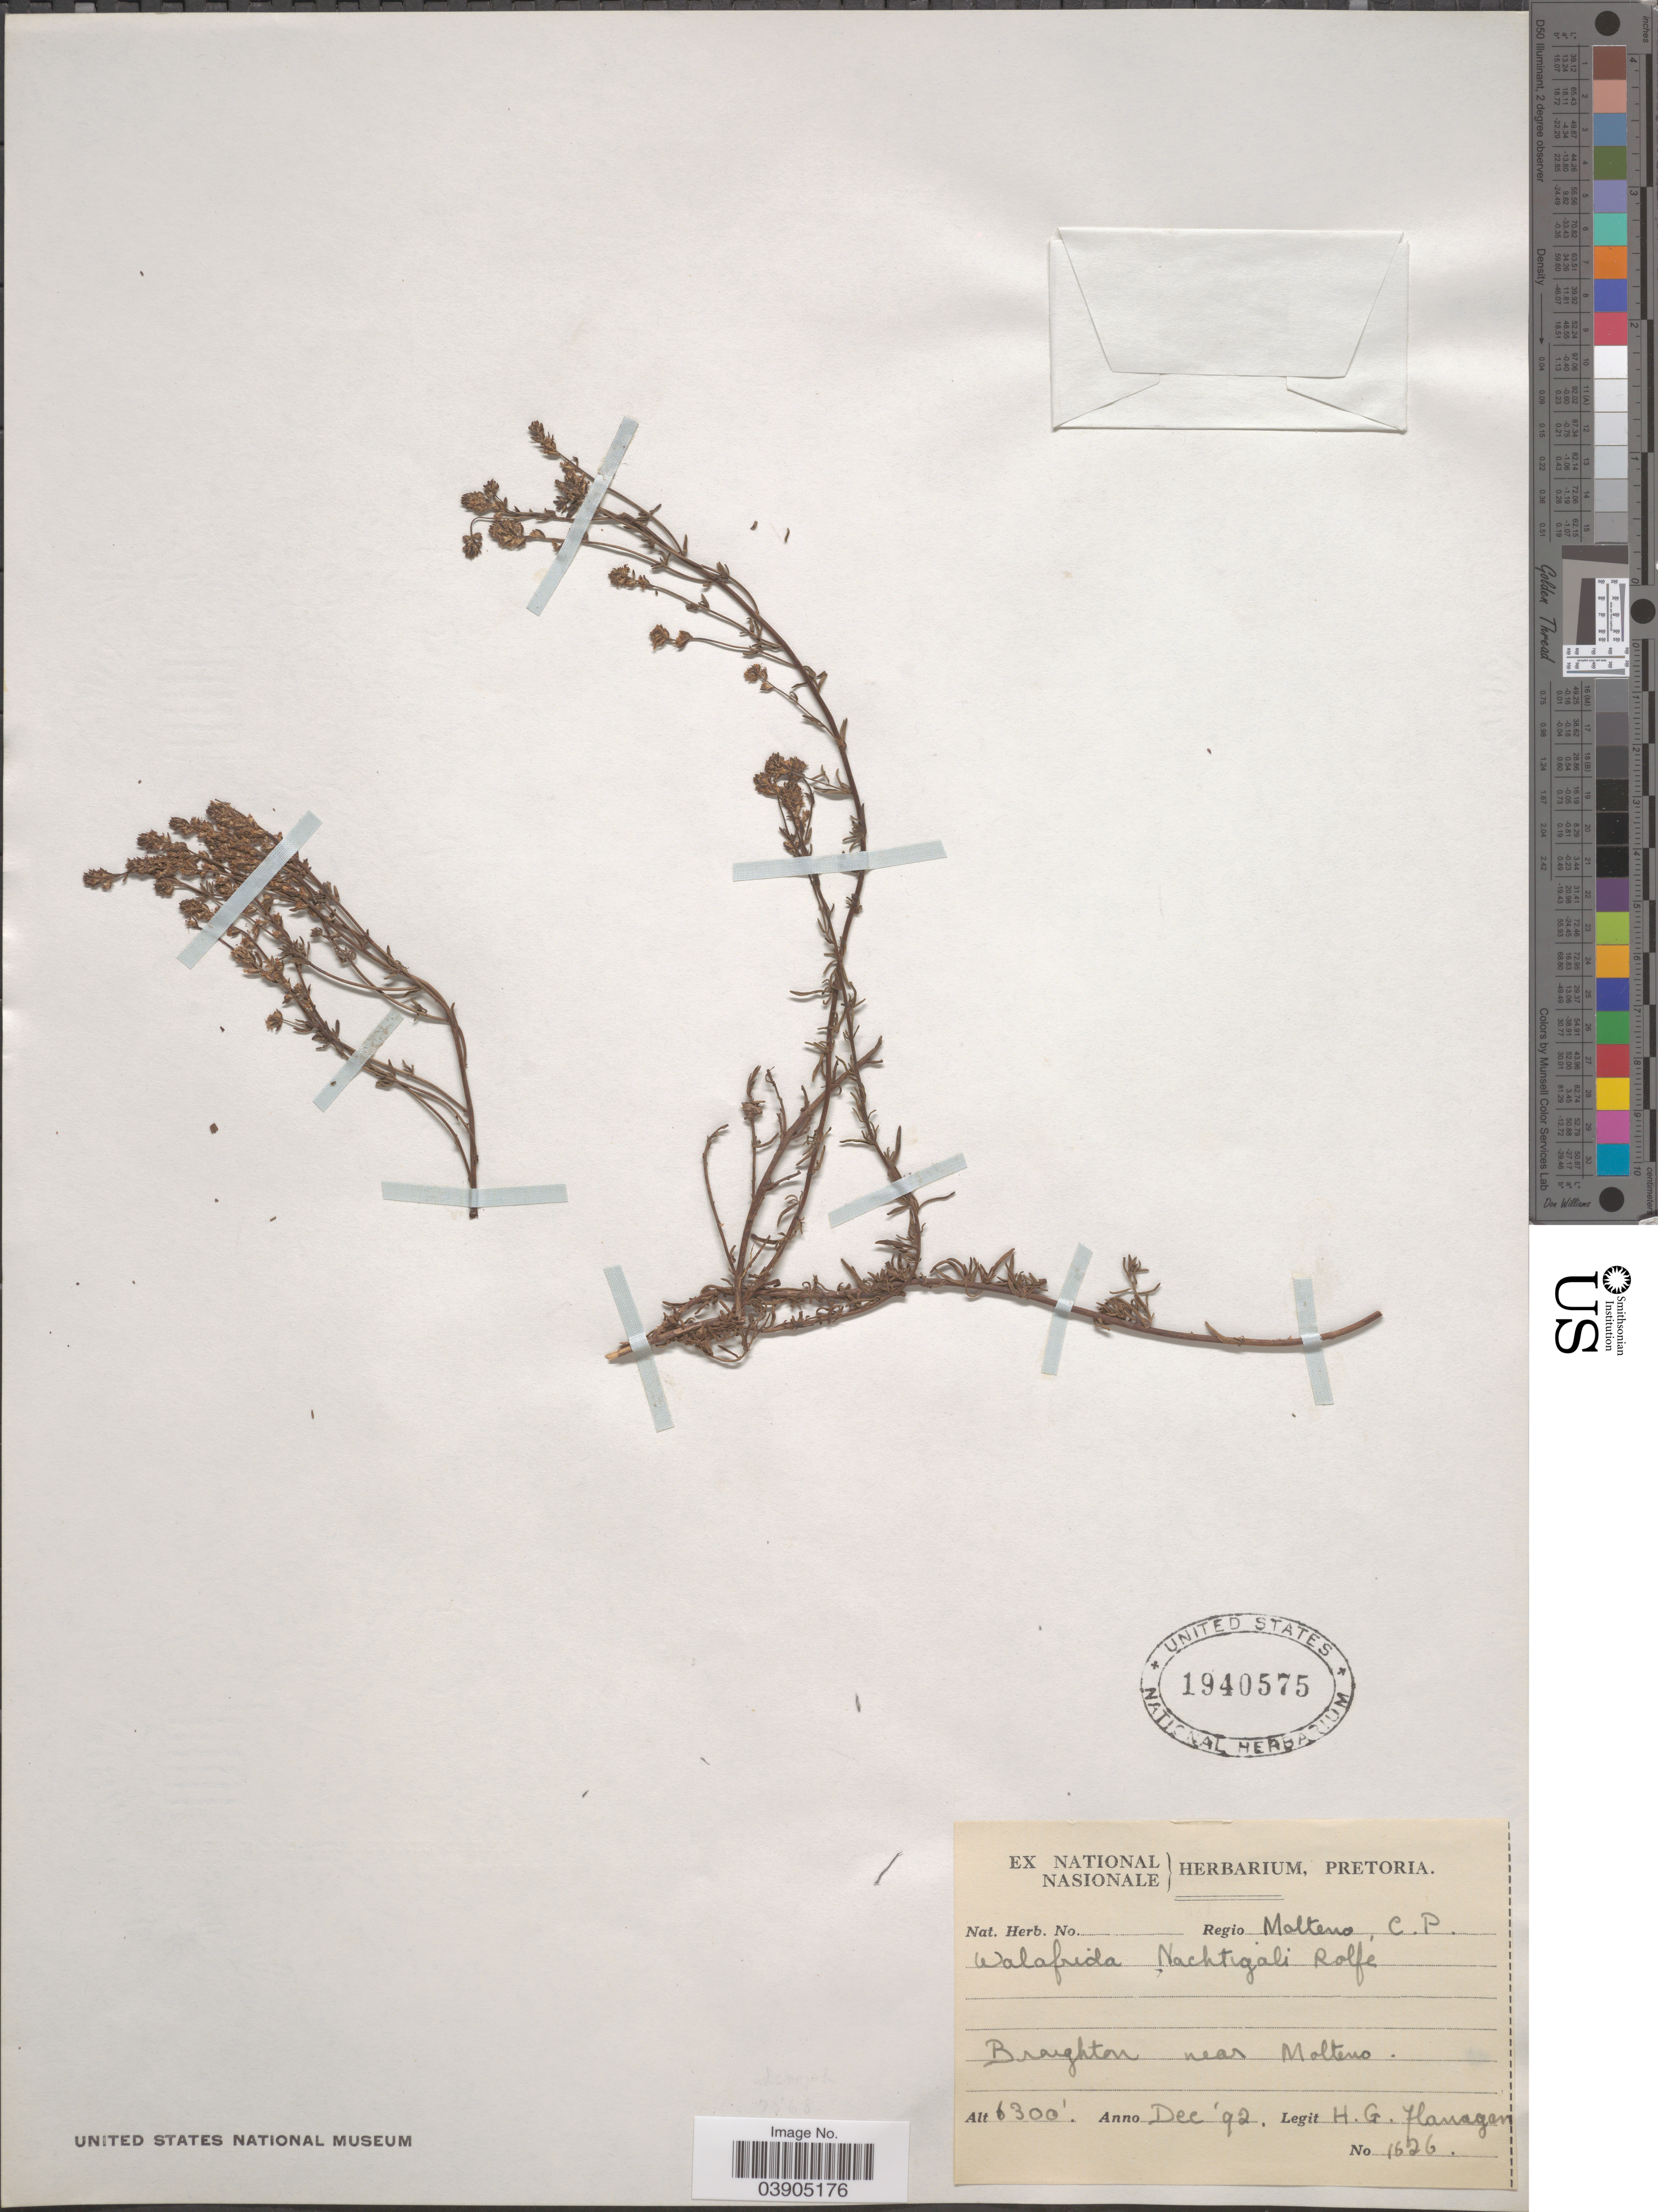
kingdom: Plantae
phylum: Tracheophyta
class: Magnoliopsida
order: Lamiales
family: Scrophulariaceae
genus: Selago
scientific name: Selago nachtigali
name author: Rolfe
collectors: H. Hanagan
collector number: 1626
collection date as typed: Transcribed d/m/y: /12/92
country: South Africa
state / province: Eastern Cape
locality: Regio Molteno, Braighton near Molteno.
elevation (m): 1920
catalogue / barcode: US 1940575